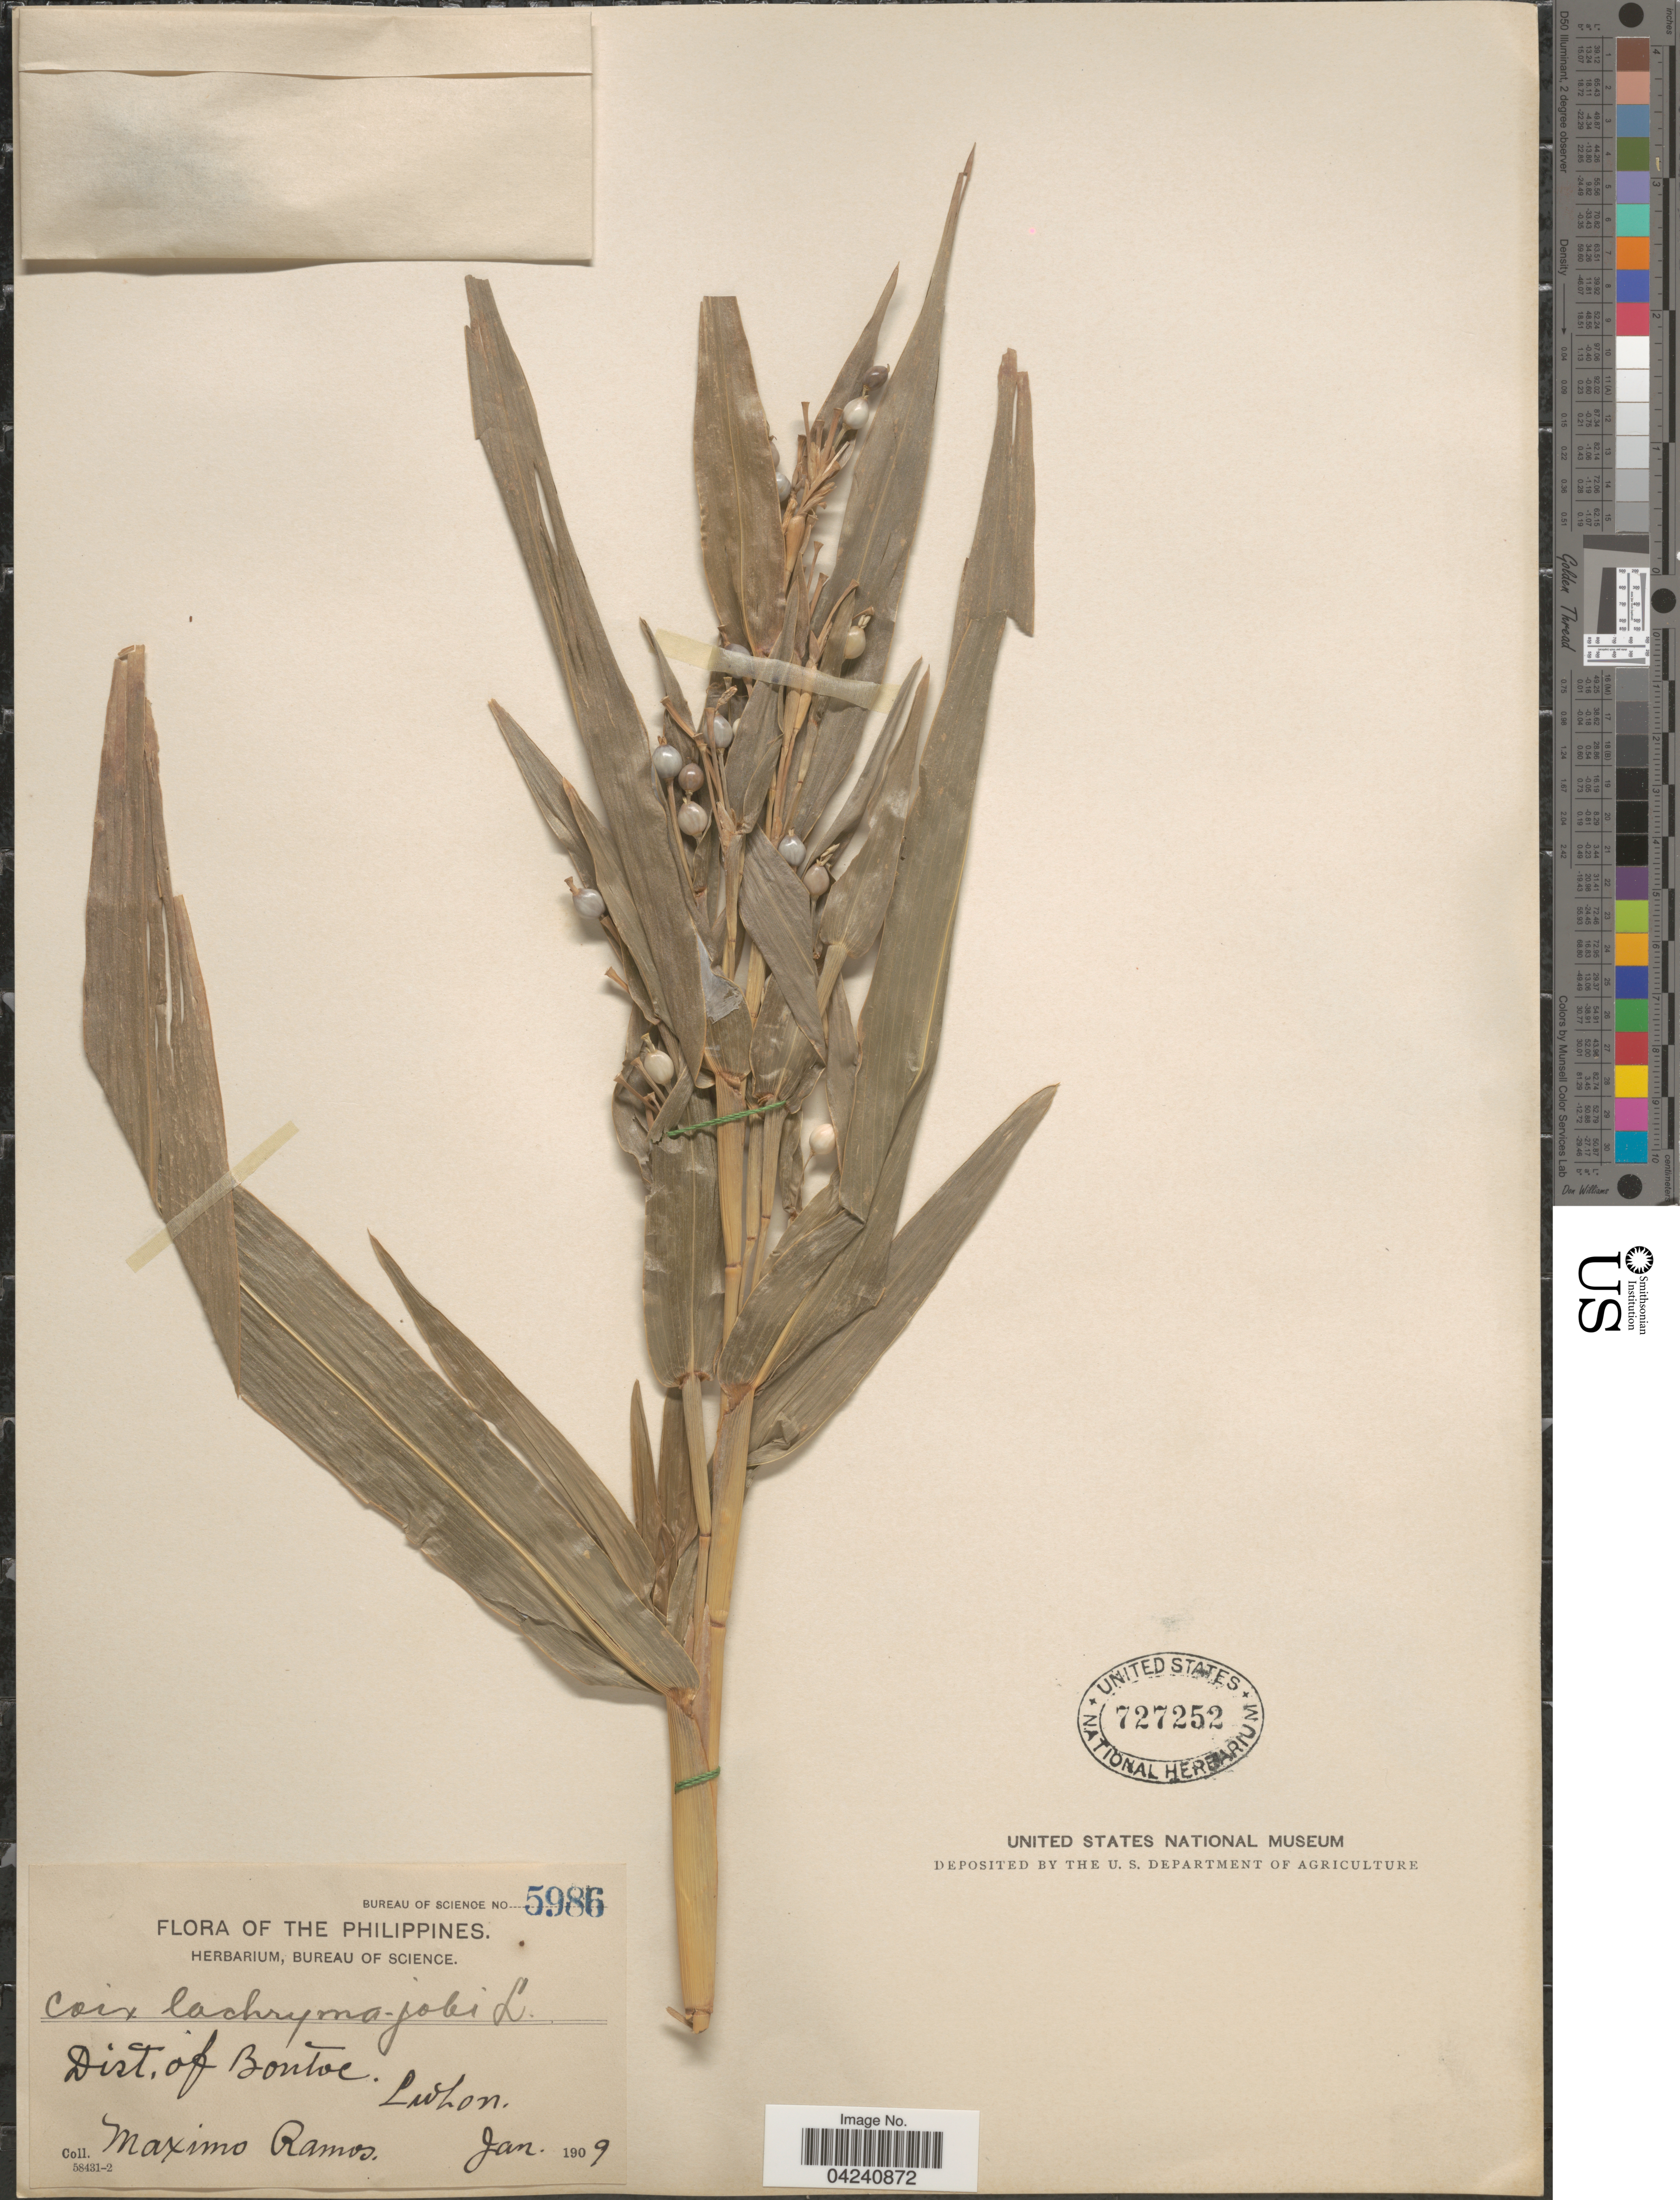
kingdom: Plantae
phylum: Tracheophyta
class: Liliopsida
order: Poales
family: Poaceae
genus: Coix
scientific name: Coix lacryma-jobi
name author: L.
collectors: M. Ramos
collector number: Bureau of Science 5986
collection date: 1909-01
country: Philippines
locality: Dist. of Bontoc. Luzon.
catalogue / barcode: US 727252